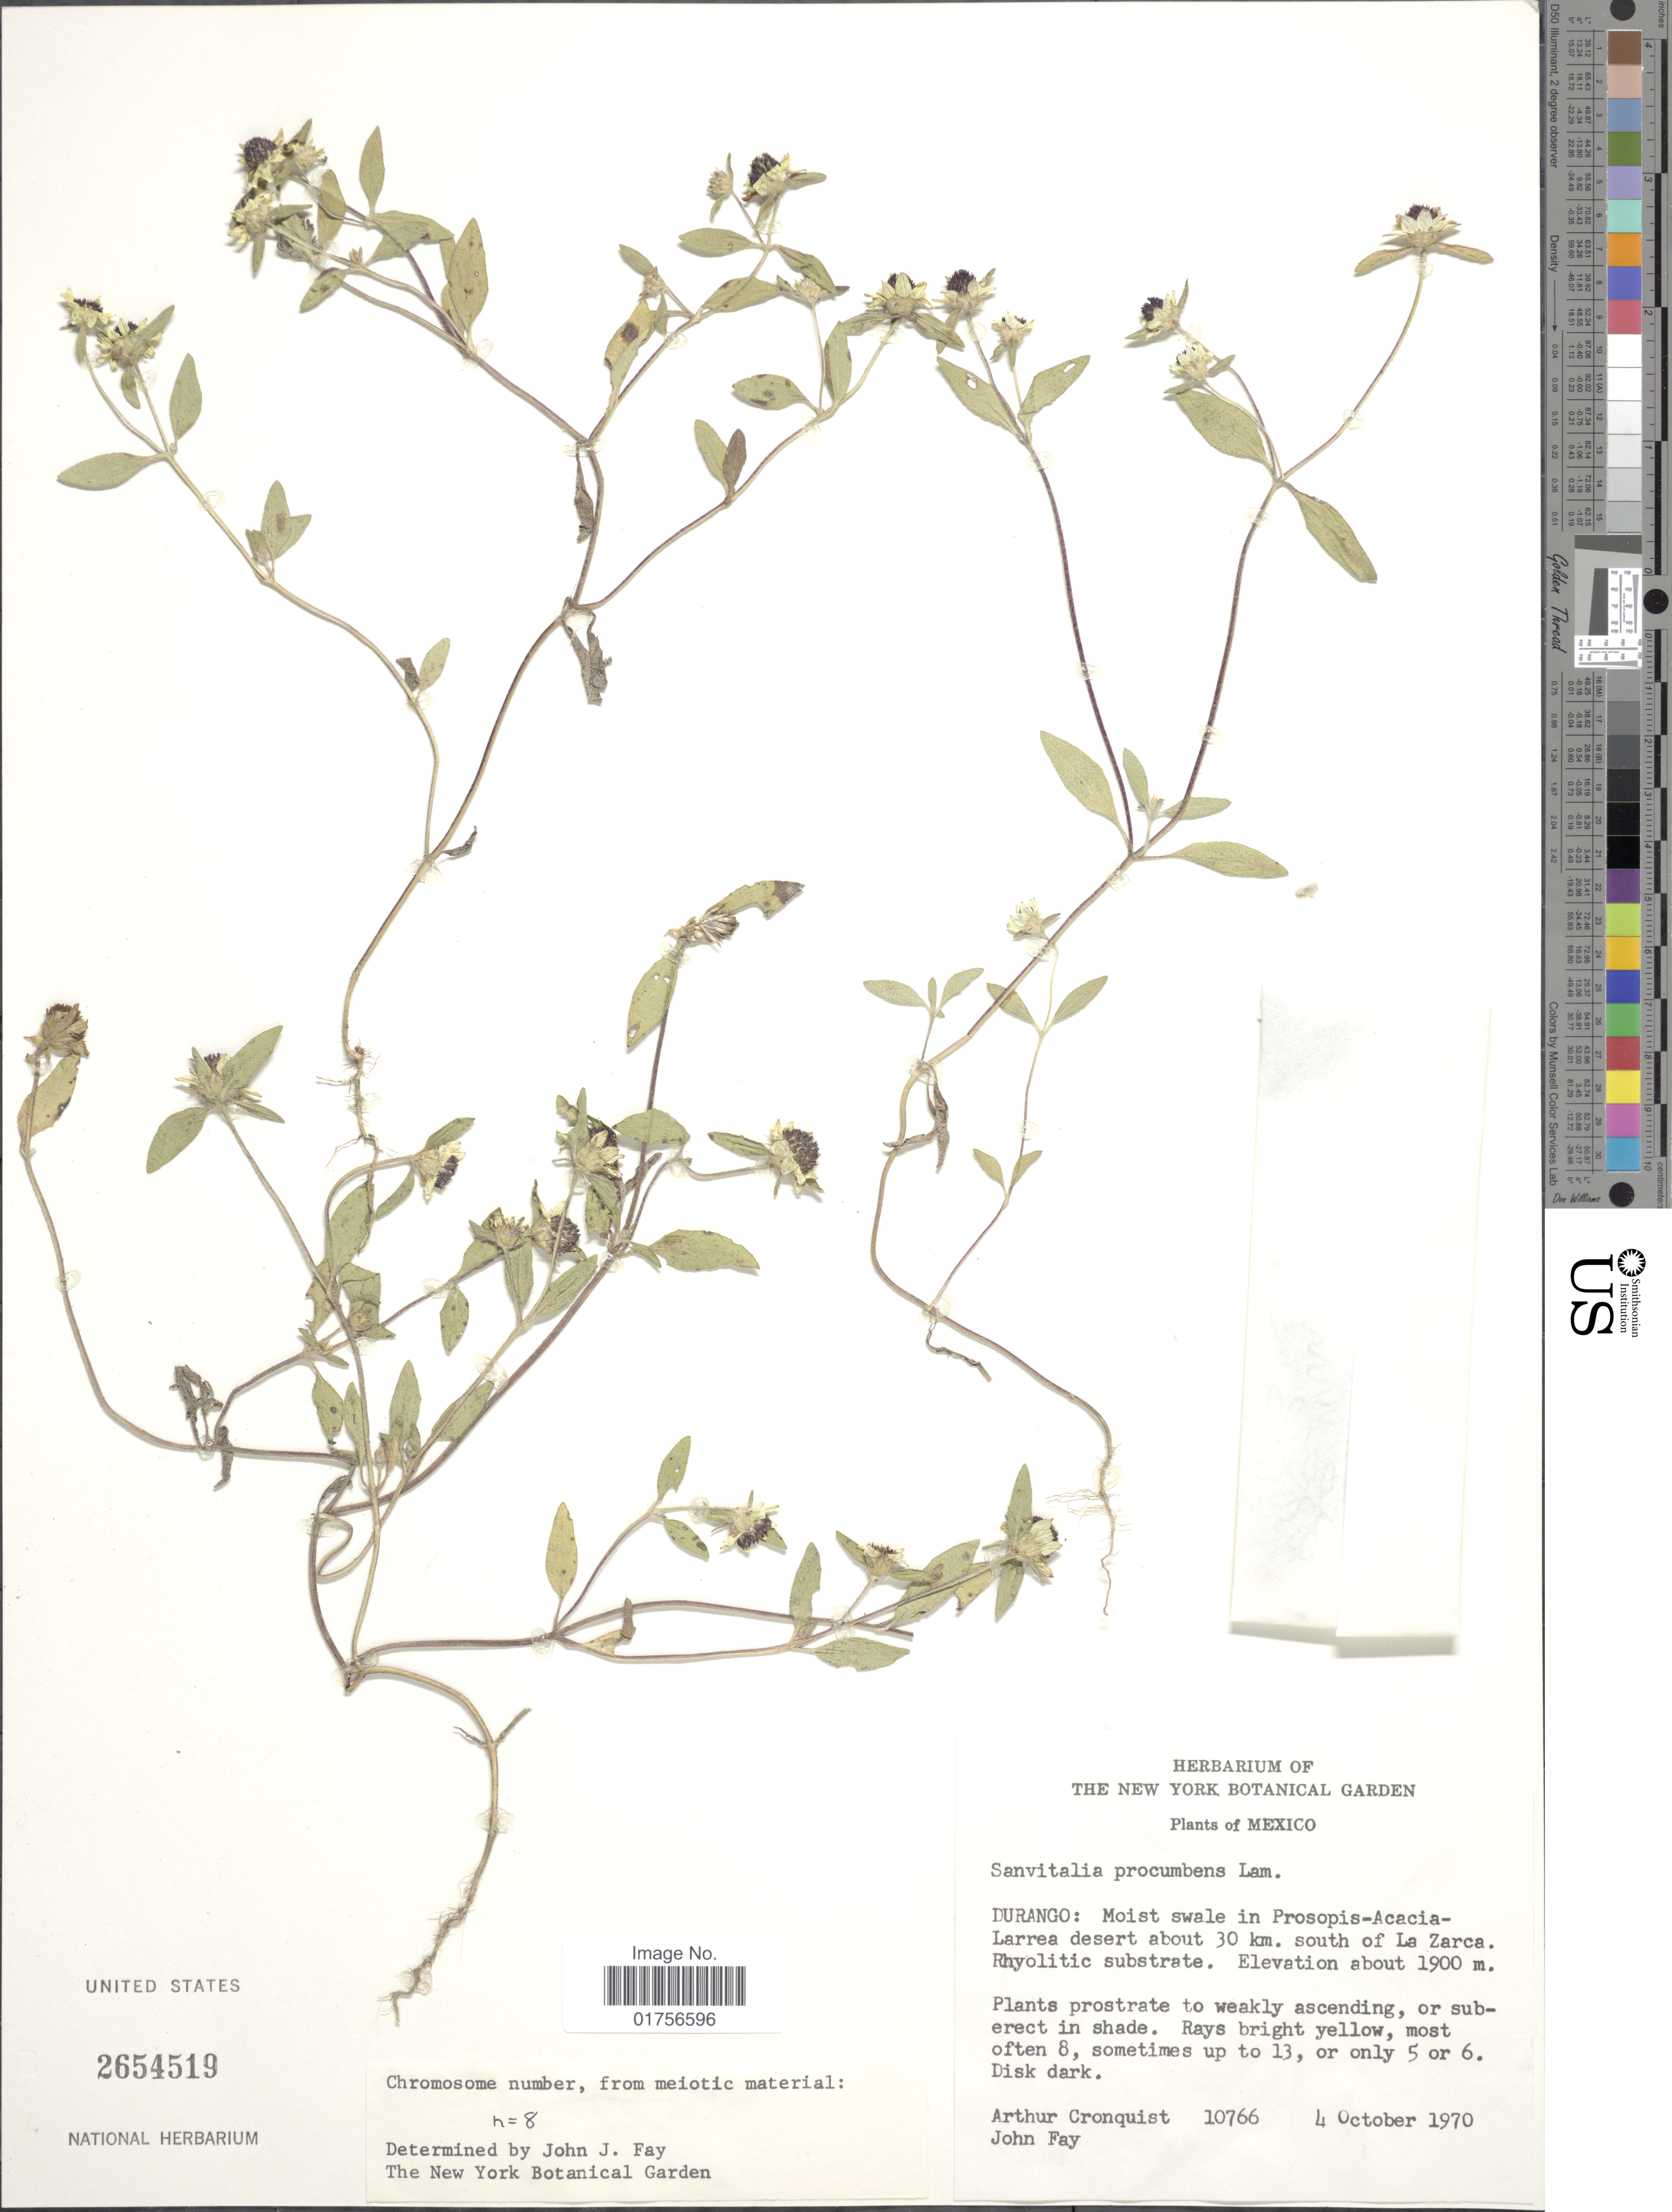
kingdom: Plantae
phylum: Tracheophyta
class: Magnoliopsida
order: Asterales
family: Asteraceae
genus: Sanvitalia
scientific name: Sanvitalia procumbens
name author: Lam.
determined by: Skibicki, Samuel V.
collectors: A. J. Cronquist & J. Fay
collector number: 10766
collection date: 1970-10-04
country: Mexico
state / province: Durango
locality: Durango: about 30 km. south of La Zarca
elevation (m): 1900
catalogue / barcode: US 2654519